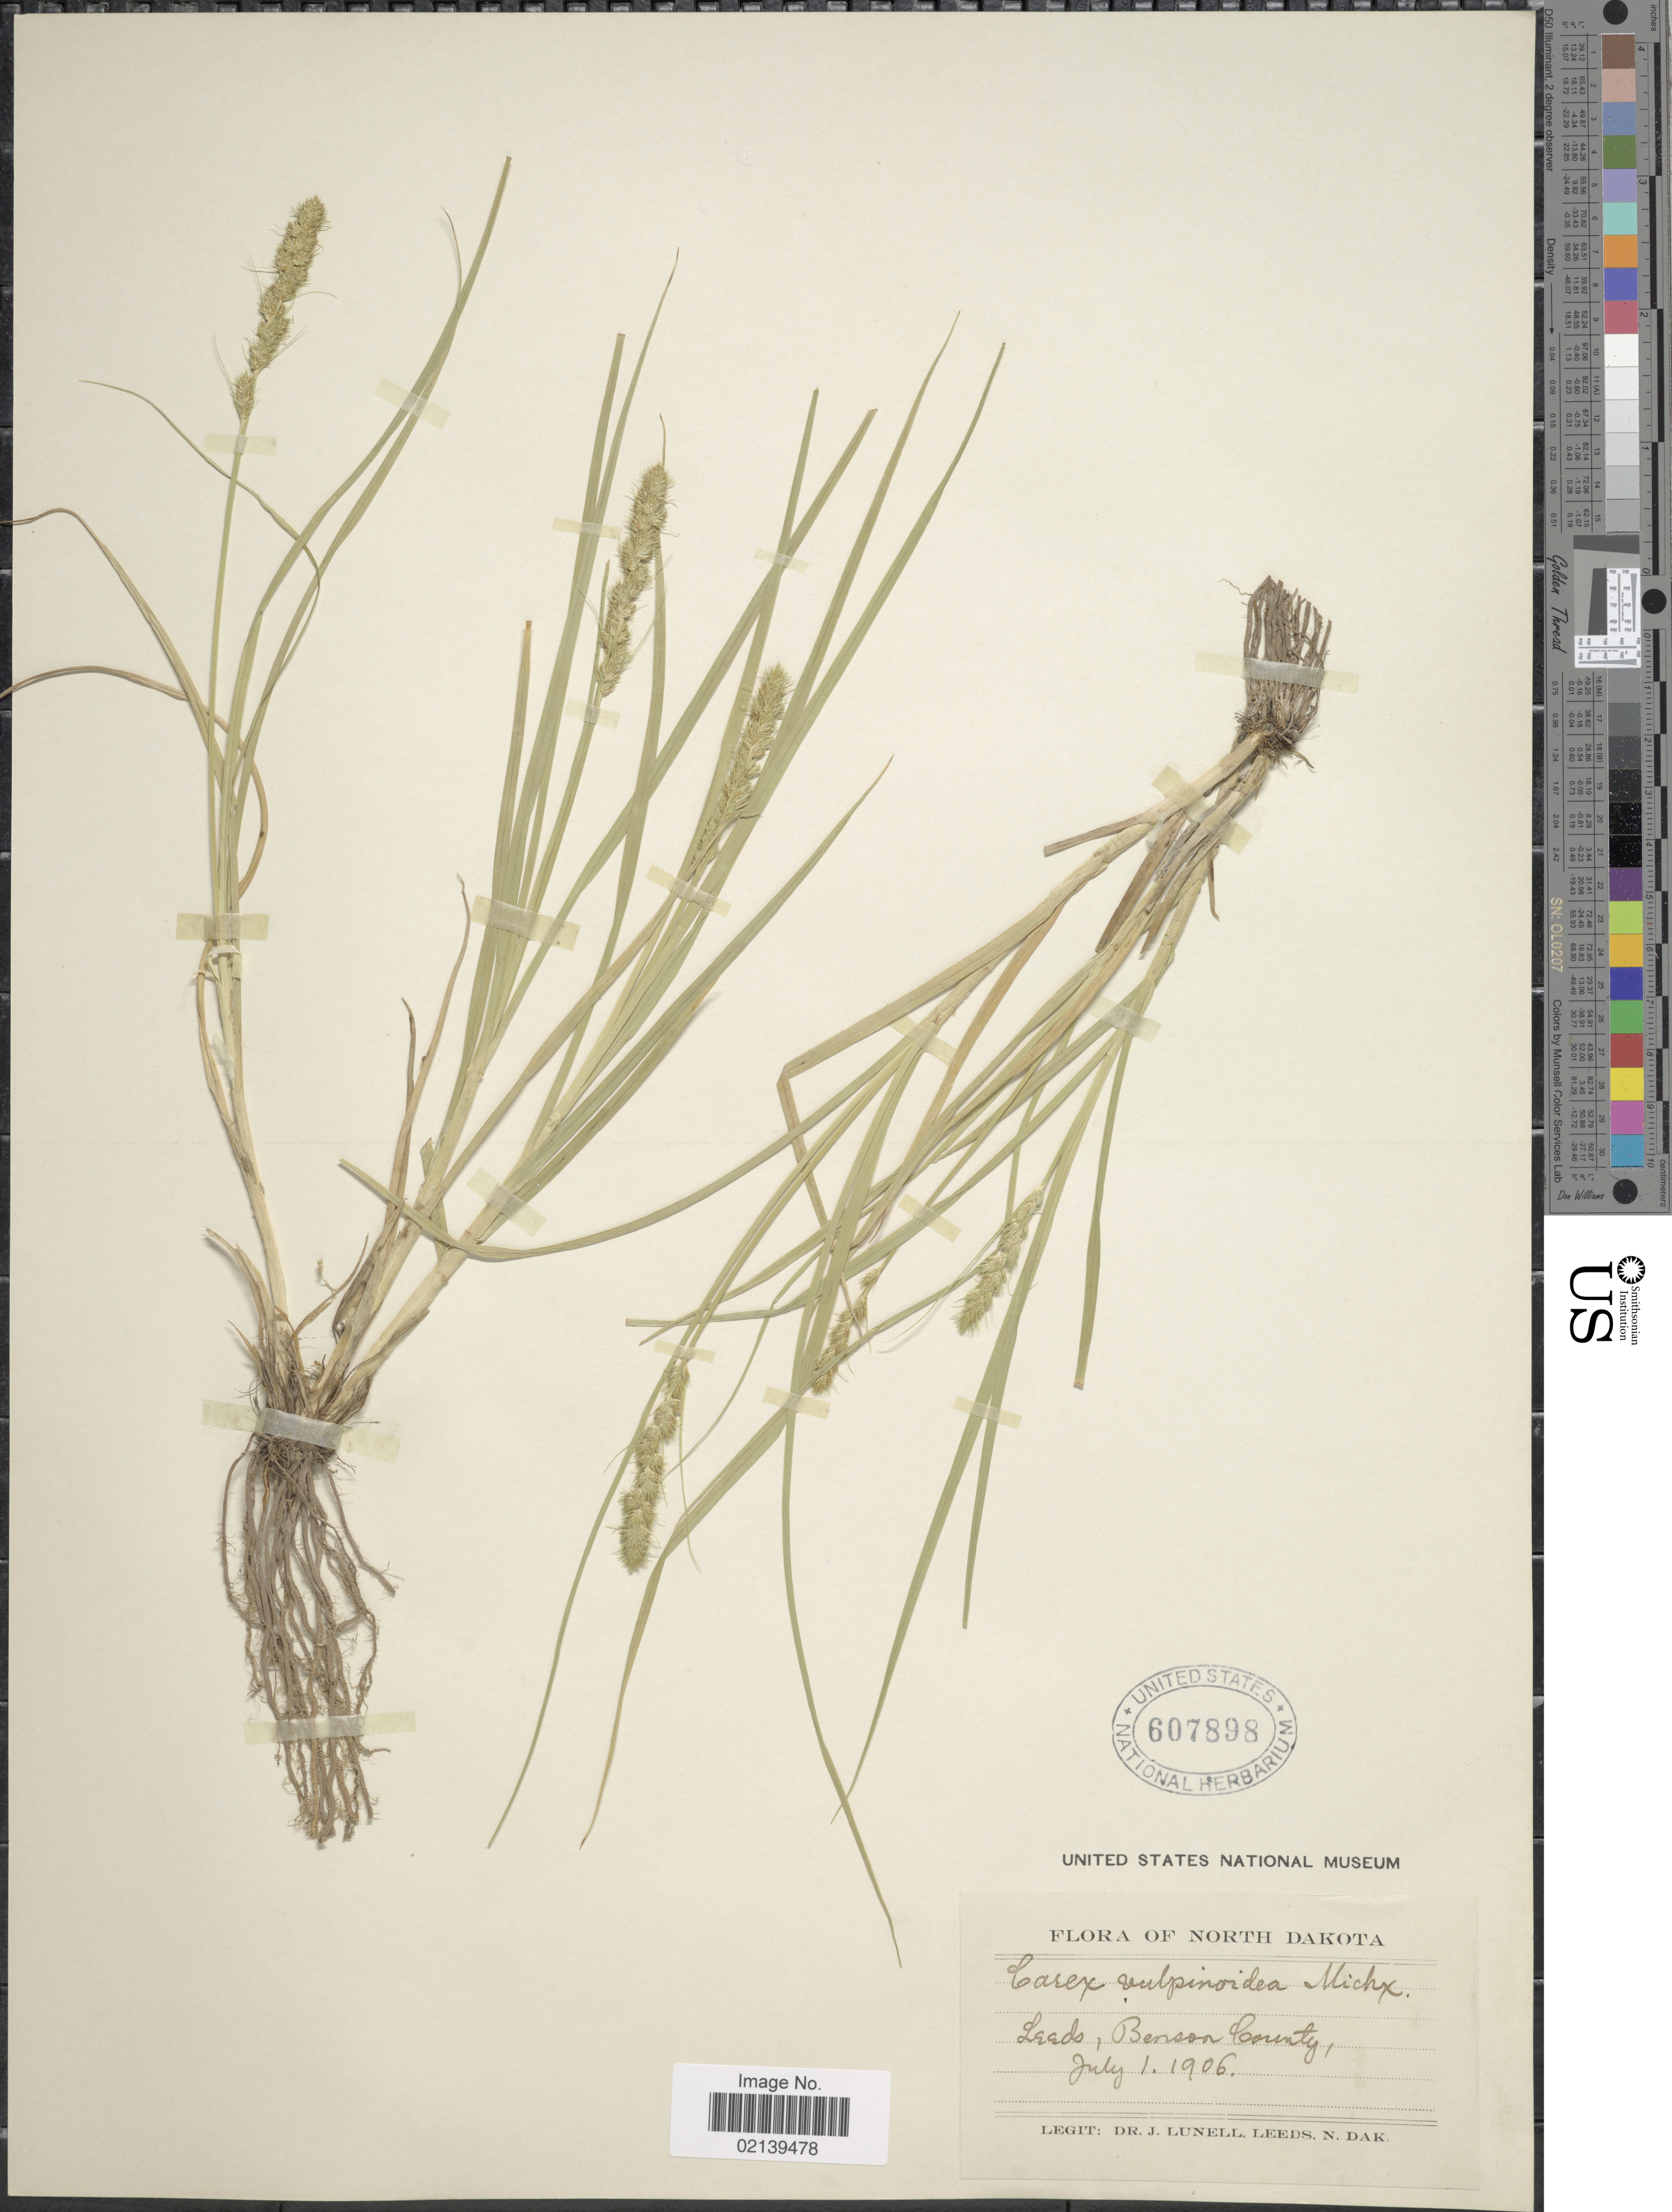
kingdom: Plantae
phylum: Tracheophyta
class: Liliopsida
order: Poales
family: Cyperaceae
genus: Carex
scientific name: Carex vulpinoidea Michx.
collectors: J. Leeds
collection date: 1906-07-01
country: United States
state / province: North Dakota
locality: Leeds, Benson County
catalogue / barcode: US 607898